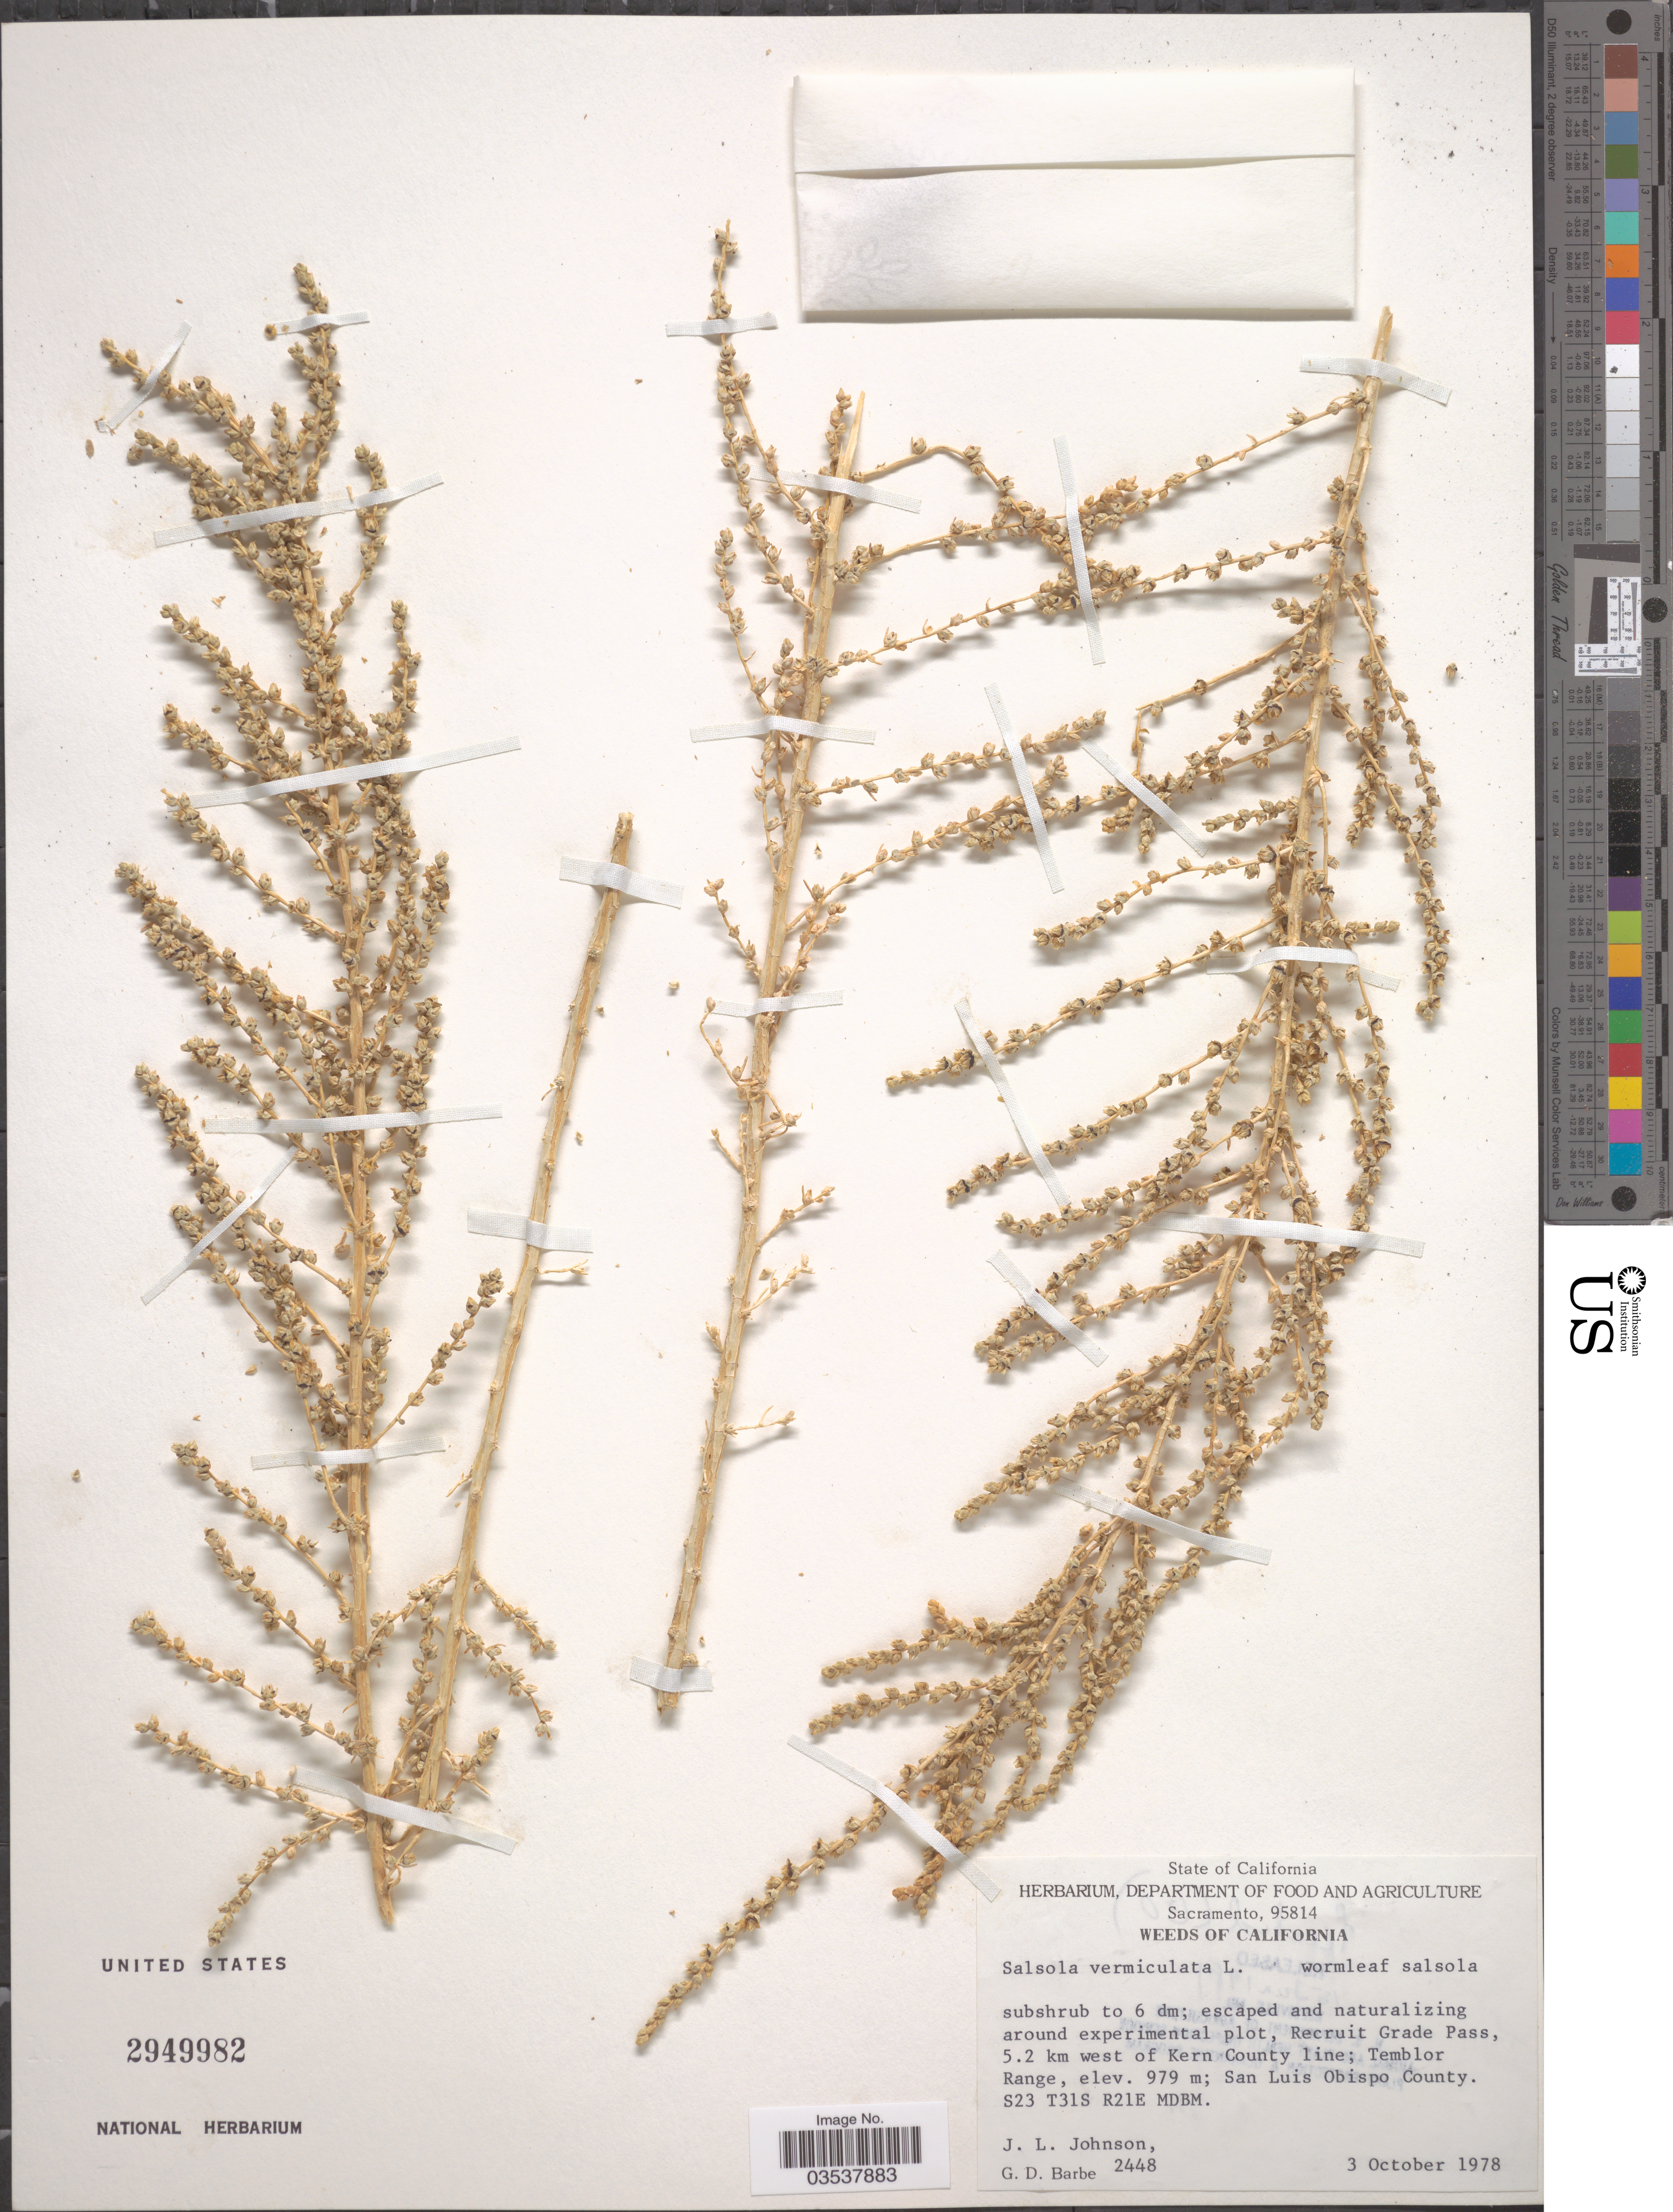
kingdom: Plantae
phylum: Tracheophyta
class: Magnoliopsida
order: Caryophyllales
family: Amaranthaceae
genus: Caroxylon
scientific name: Caroxylon vermiculatum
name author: (L.) Akhani & Roalson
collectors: J. Johnson & G. Barbe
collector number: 2448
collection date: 1978-10-03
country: United States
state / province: California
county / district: Kern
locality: Recruit Grade Pass, 5.2 km west of Kern County line; Temblor Range. San Luis Obispo County. S23 T31S R21E MDBM.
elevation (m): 979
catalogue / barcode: US 2949982